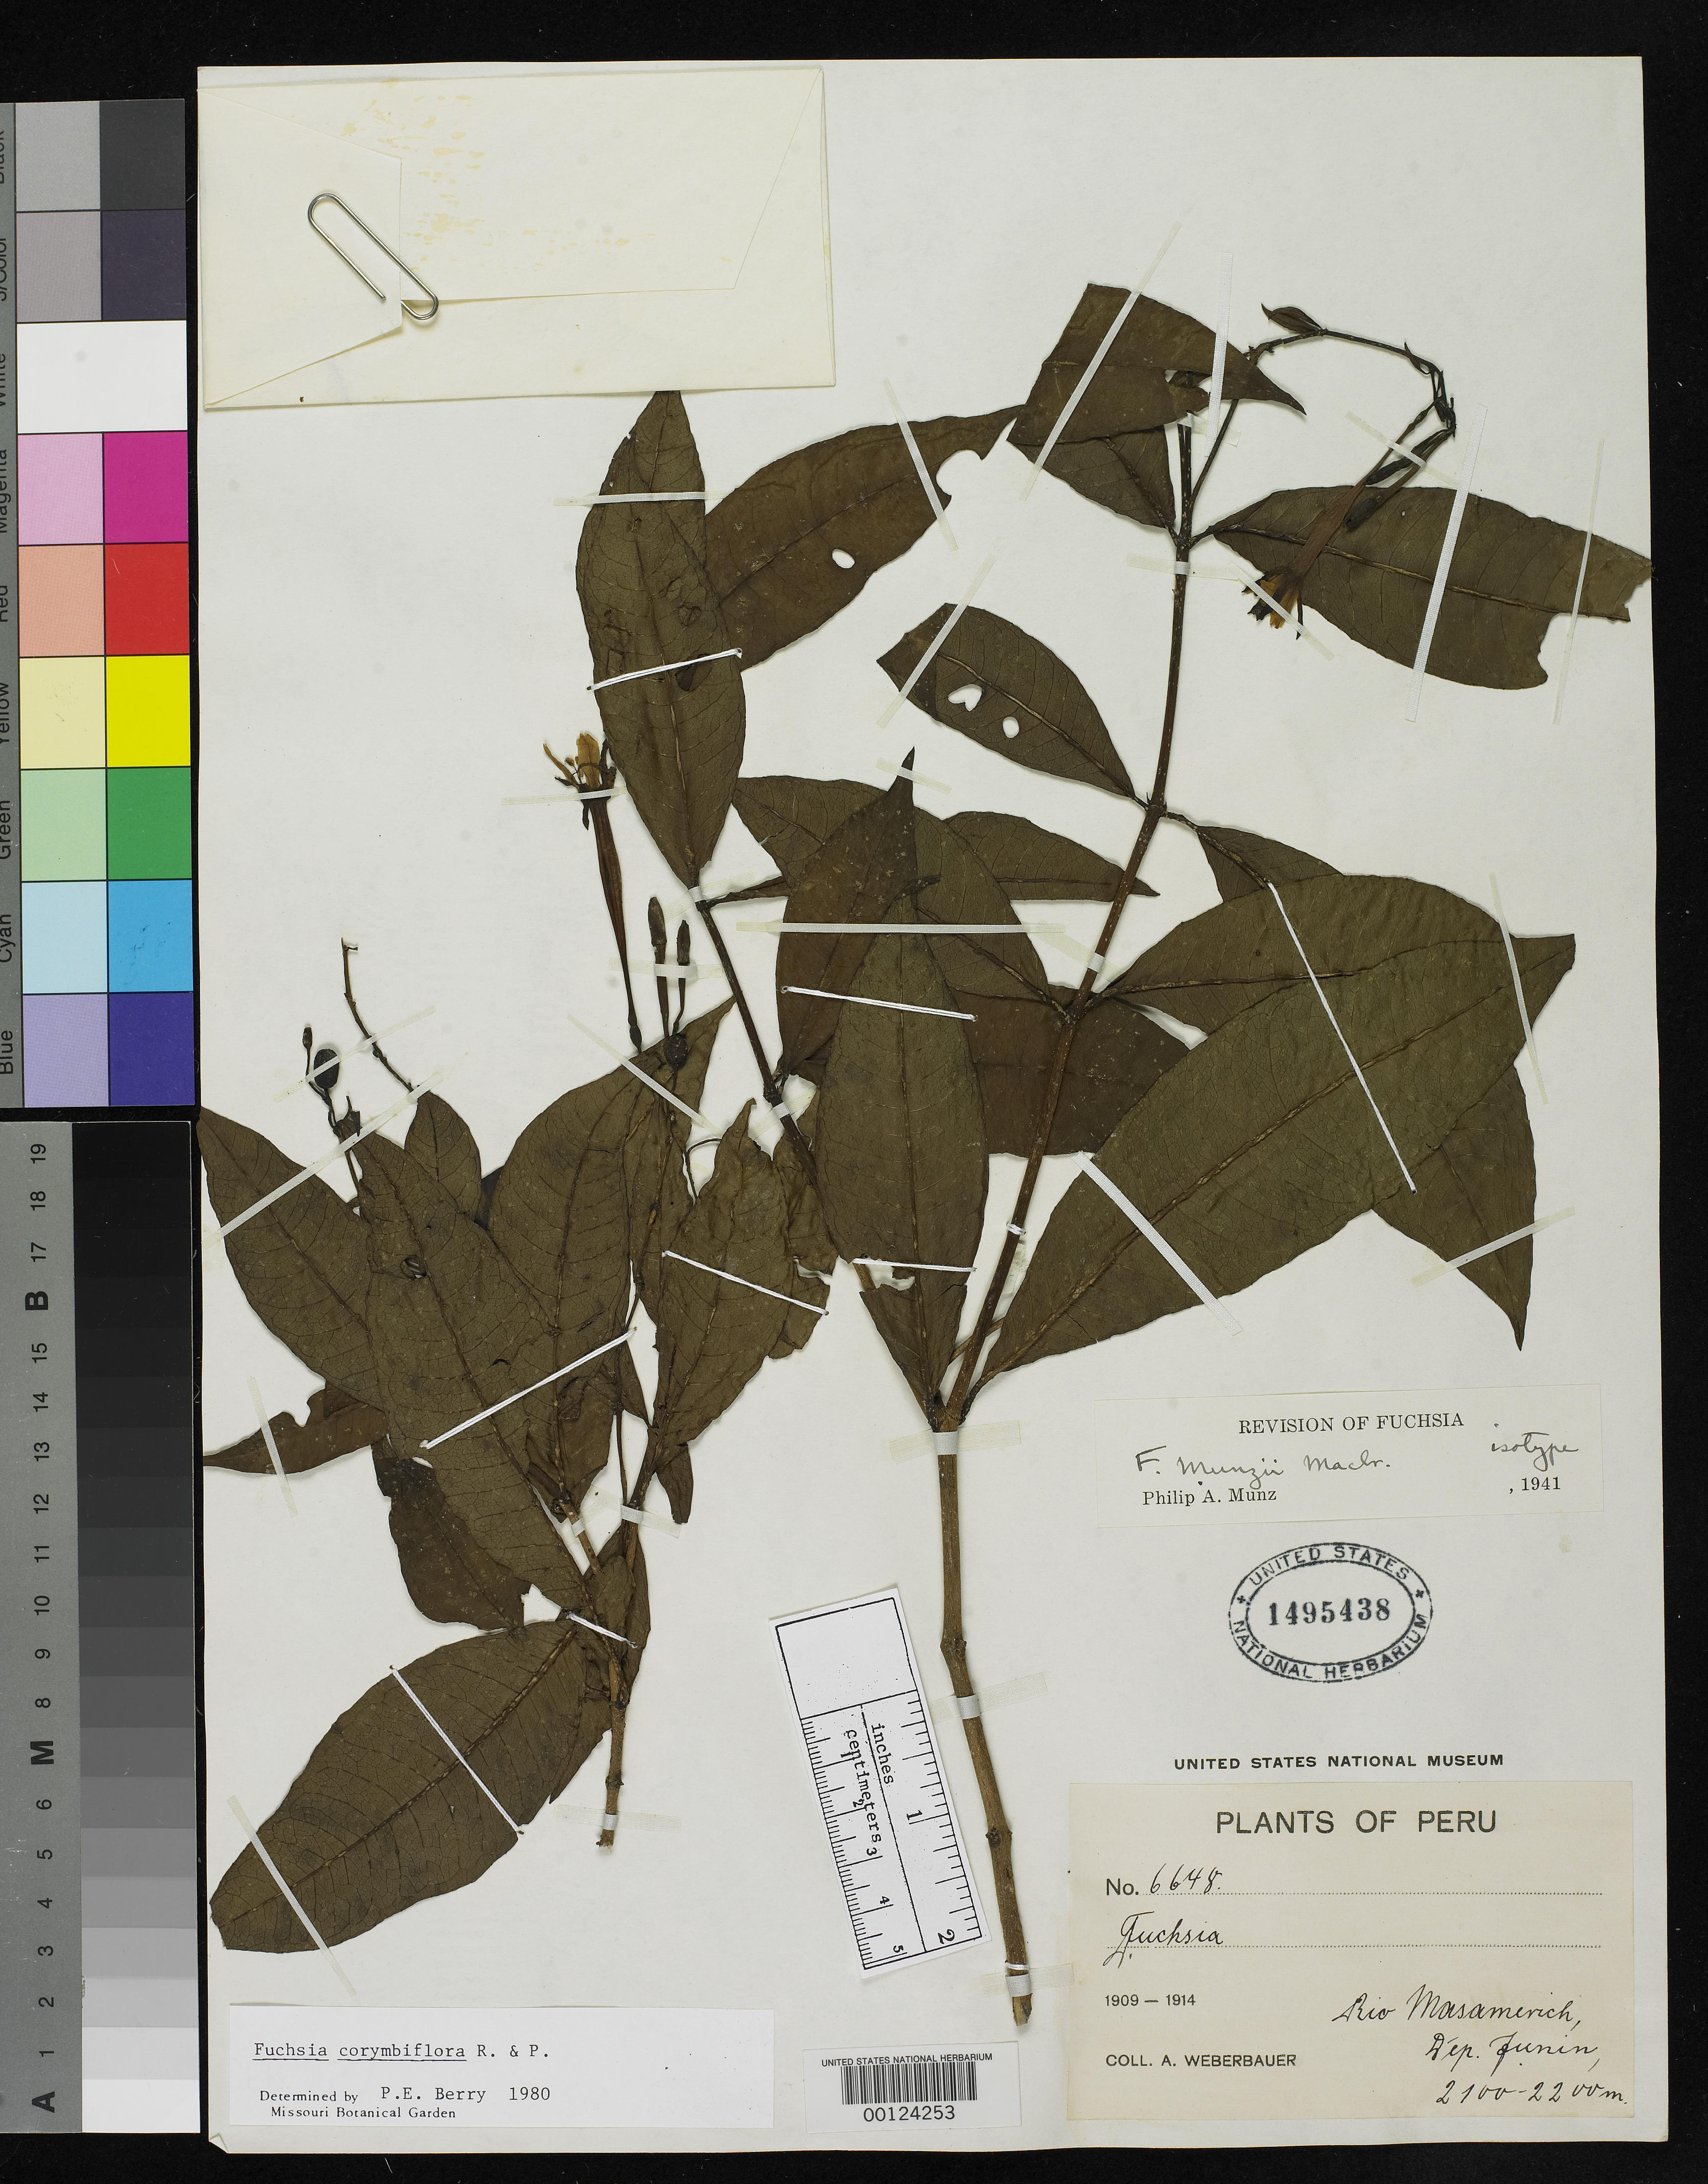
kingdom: Plantae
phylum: Tracheophyta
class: Magnoliopsida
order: Myrtales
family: Onagraceae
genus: Fuchsia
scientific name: Fuchsia munzii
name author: J.F. Macbr.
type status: Isotype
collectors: A. Weberbauer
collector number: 6648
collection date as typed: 1909 to -- --- 1914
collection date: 1909/1914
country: Peru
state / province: Junín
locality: Rio Masamerich.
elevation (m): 2100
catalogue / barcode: US 1495438